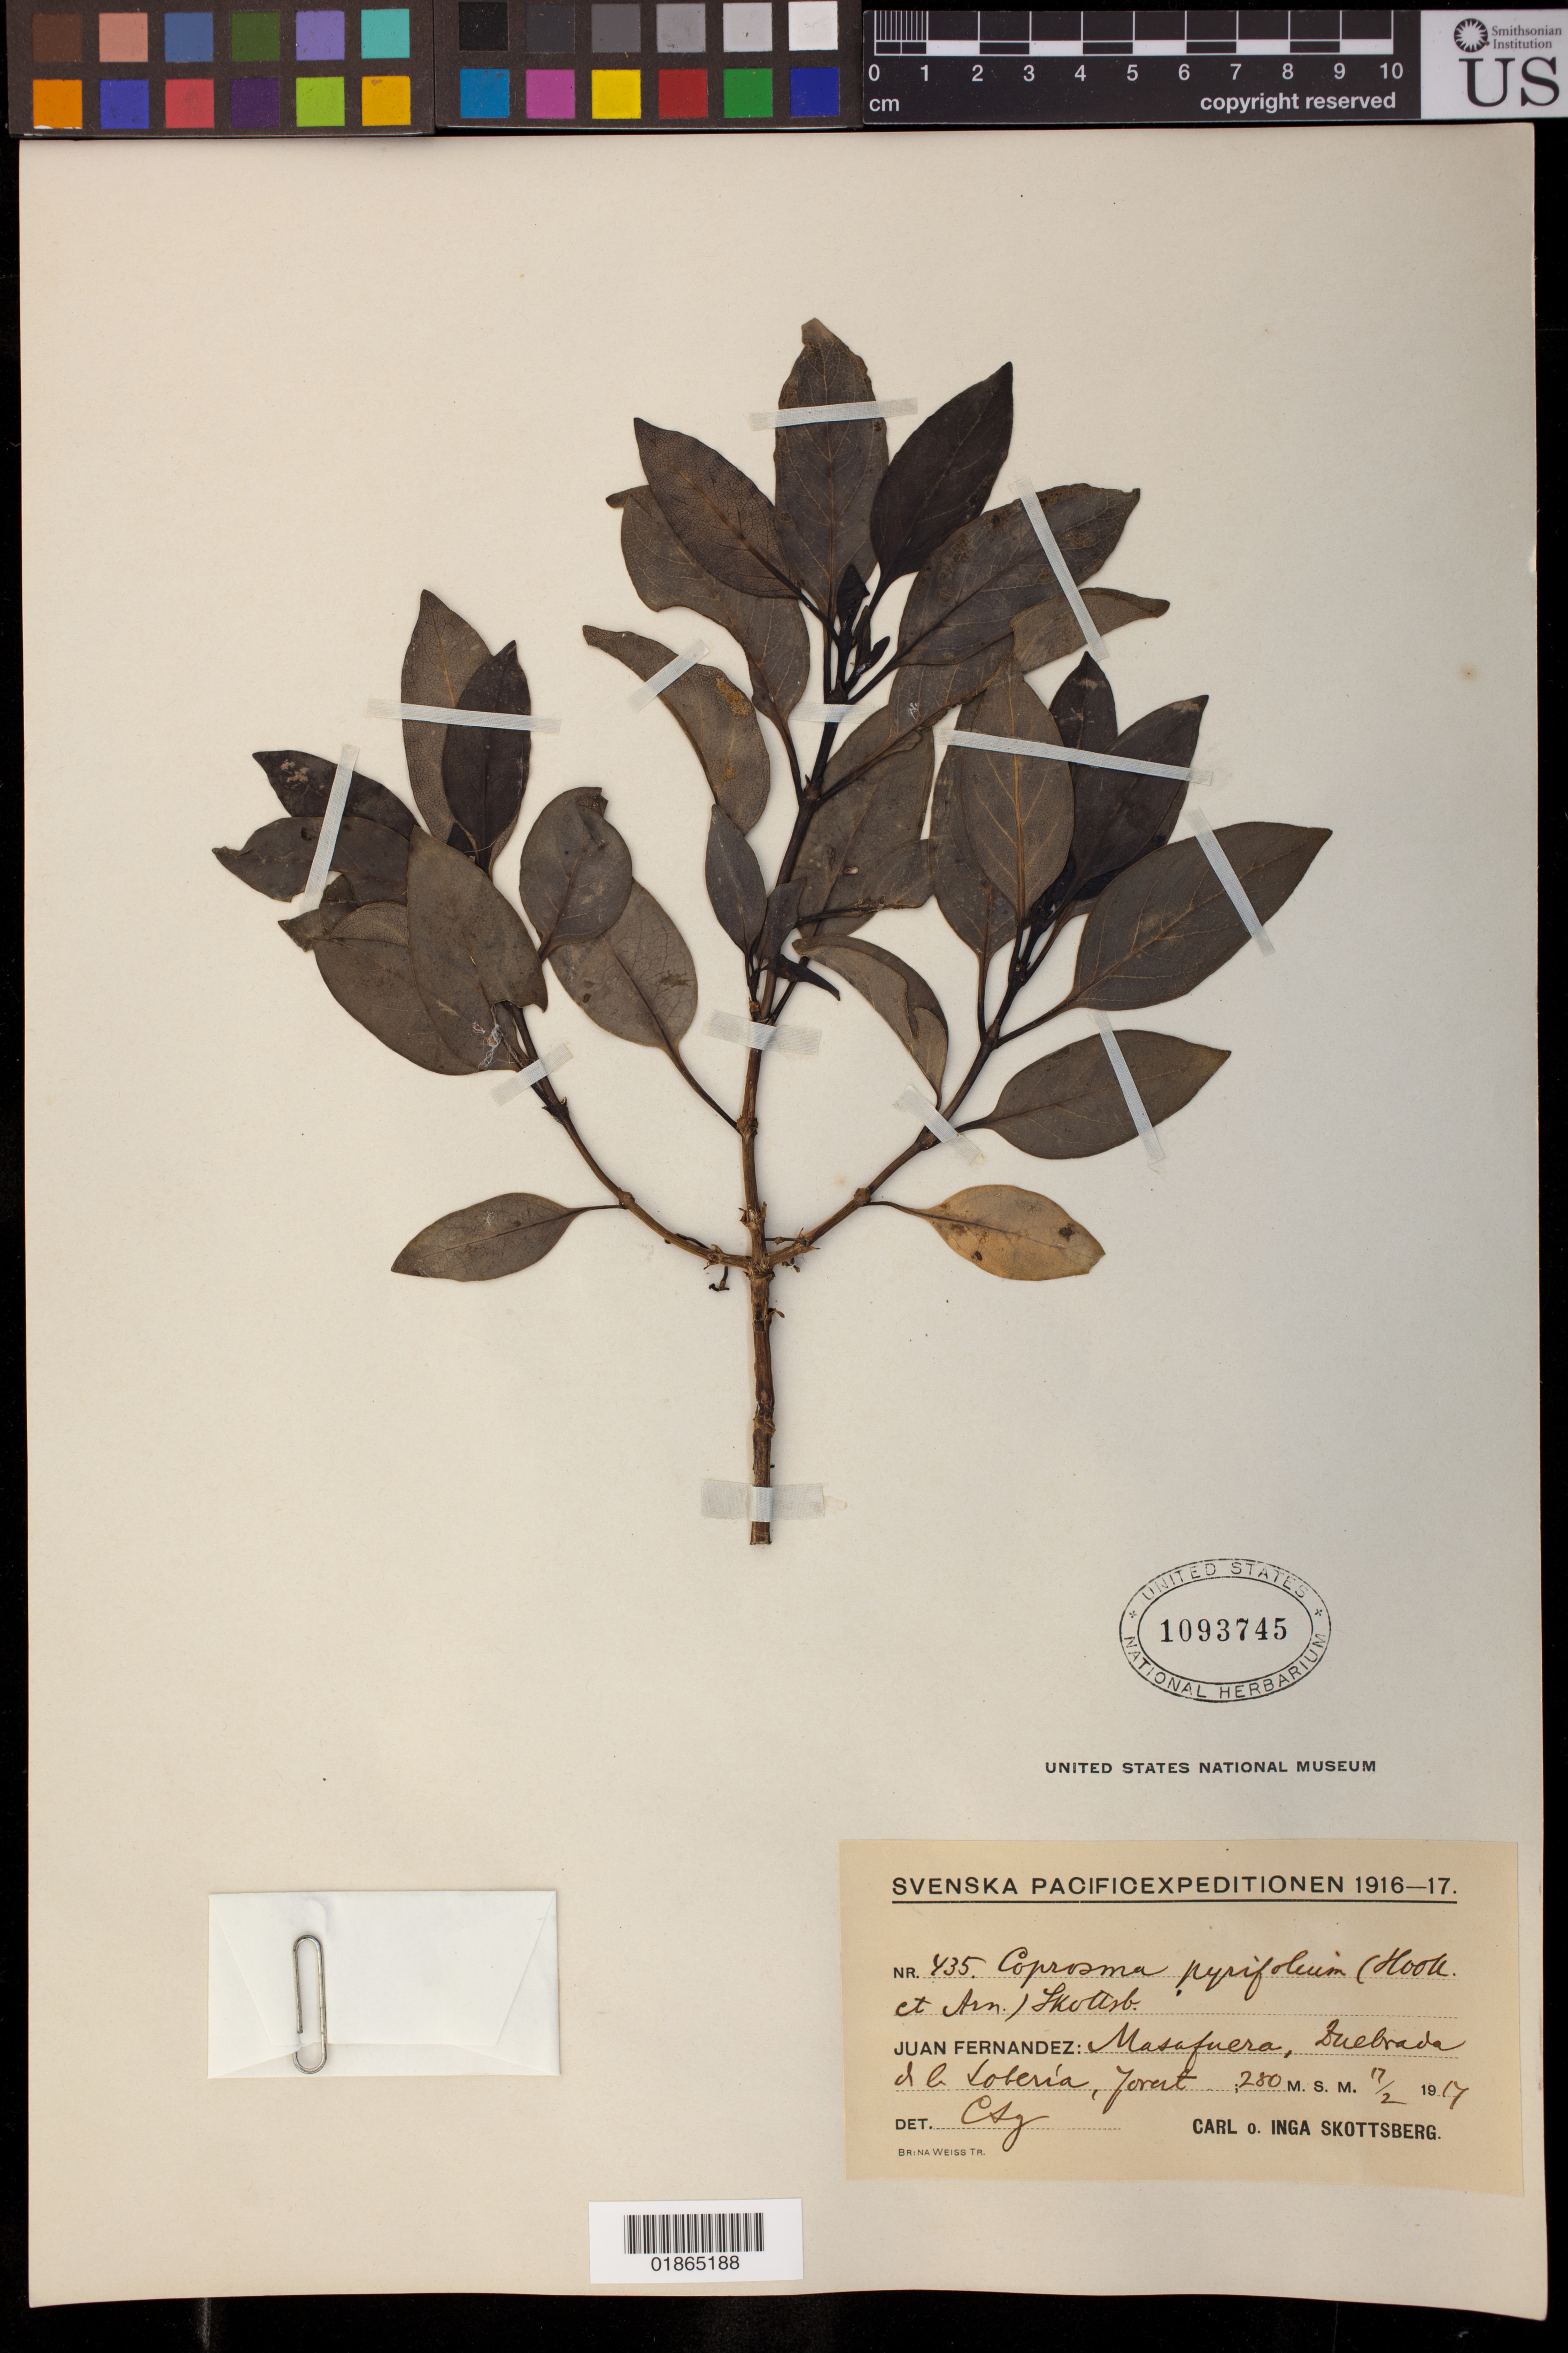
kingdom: Plantae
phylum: Tracheophyta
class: Magnoliopsida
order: Gentianales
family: Rubiaceae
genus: Coprosma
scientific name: Coprosma pyrifolia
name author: (Hook. & Arn.) Skottsb.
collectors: C. Skottsberg & I. Skottsberg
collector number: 435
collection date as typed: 17/2 1917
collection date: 1917-02-17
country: Chile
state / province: Valparaíso (V)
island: Isla Más Afuera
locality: Juan Fernandez, Masaguera, Quebrada de La Loberia.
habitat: Forest.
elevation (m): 275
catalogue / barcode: US 1093745